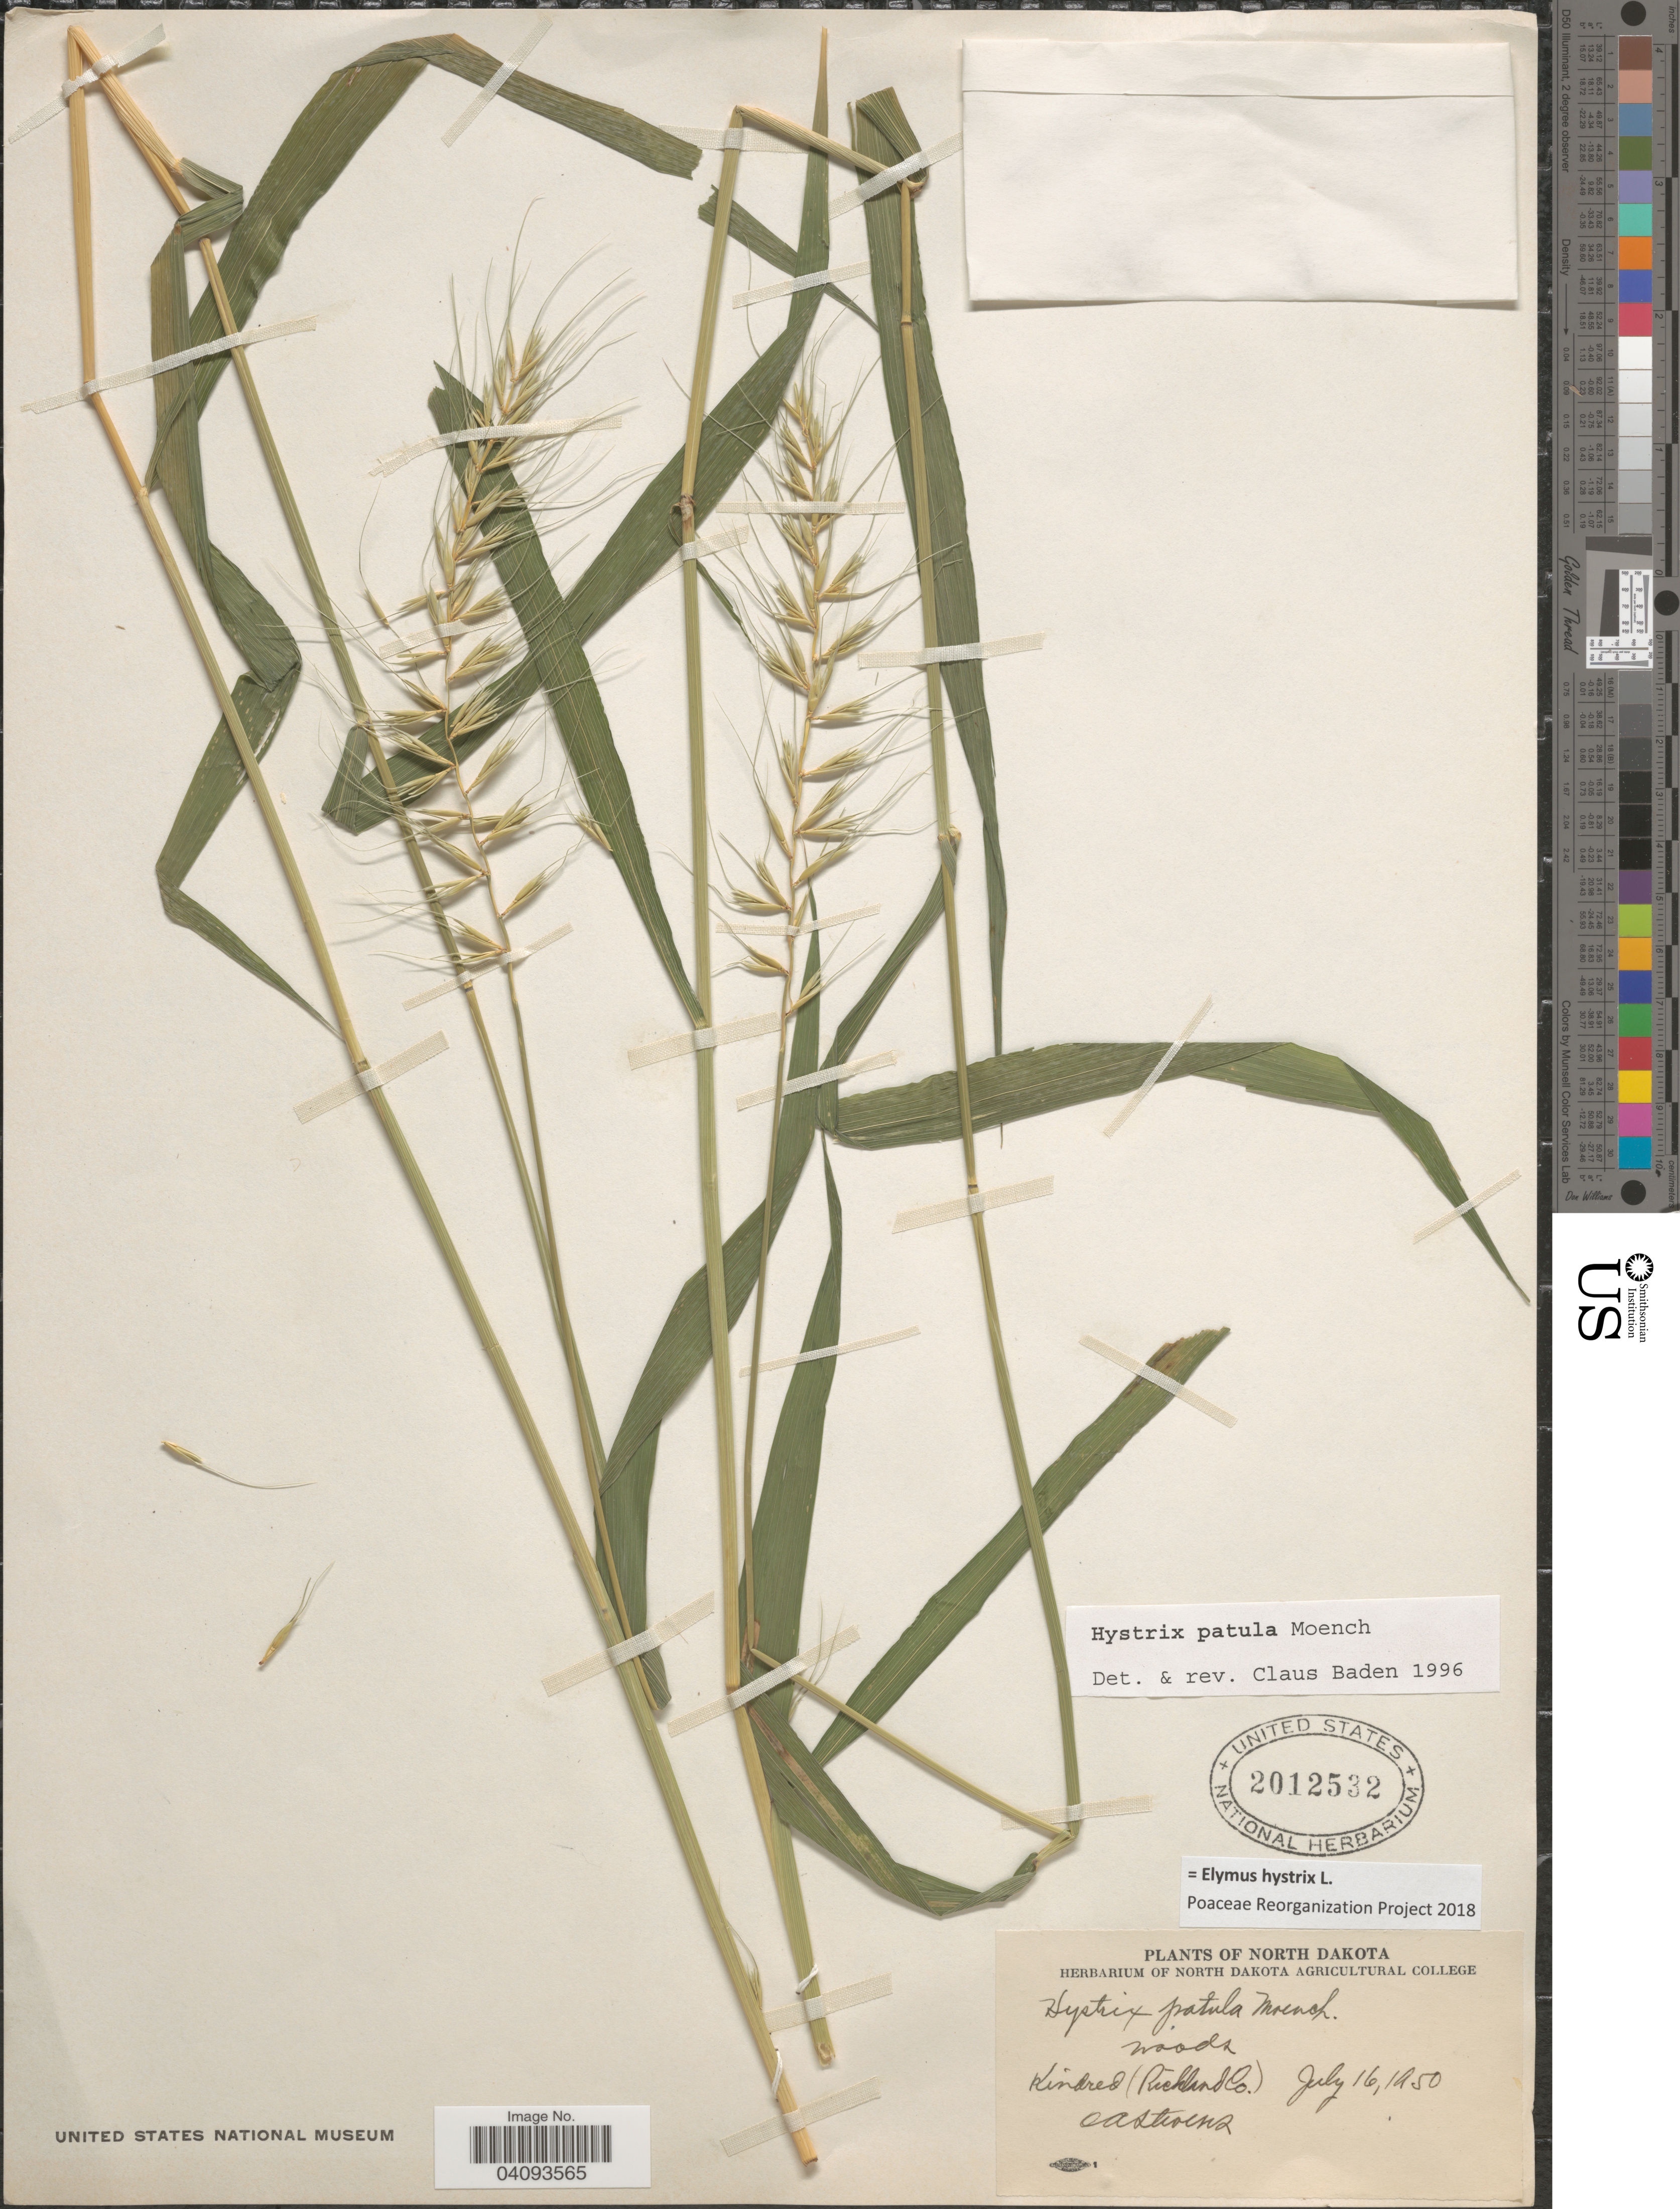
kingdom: Plantae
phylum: Tracheophyta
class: Liliopsida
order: Poales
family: Poaceae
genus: Elymus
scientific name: Elymus hystrix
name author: L.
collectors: O. A. Stevens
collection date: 1950-07-16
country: United States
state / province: North Dakota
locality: Kindred (Richland Co.).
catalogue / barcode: US 2012532